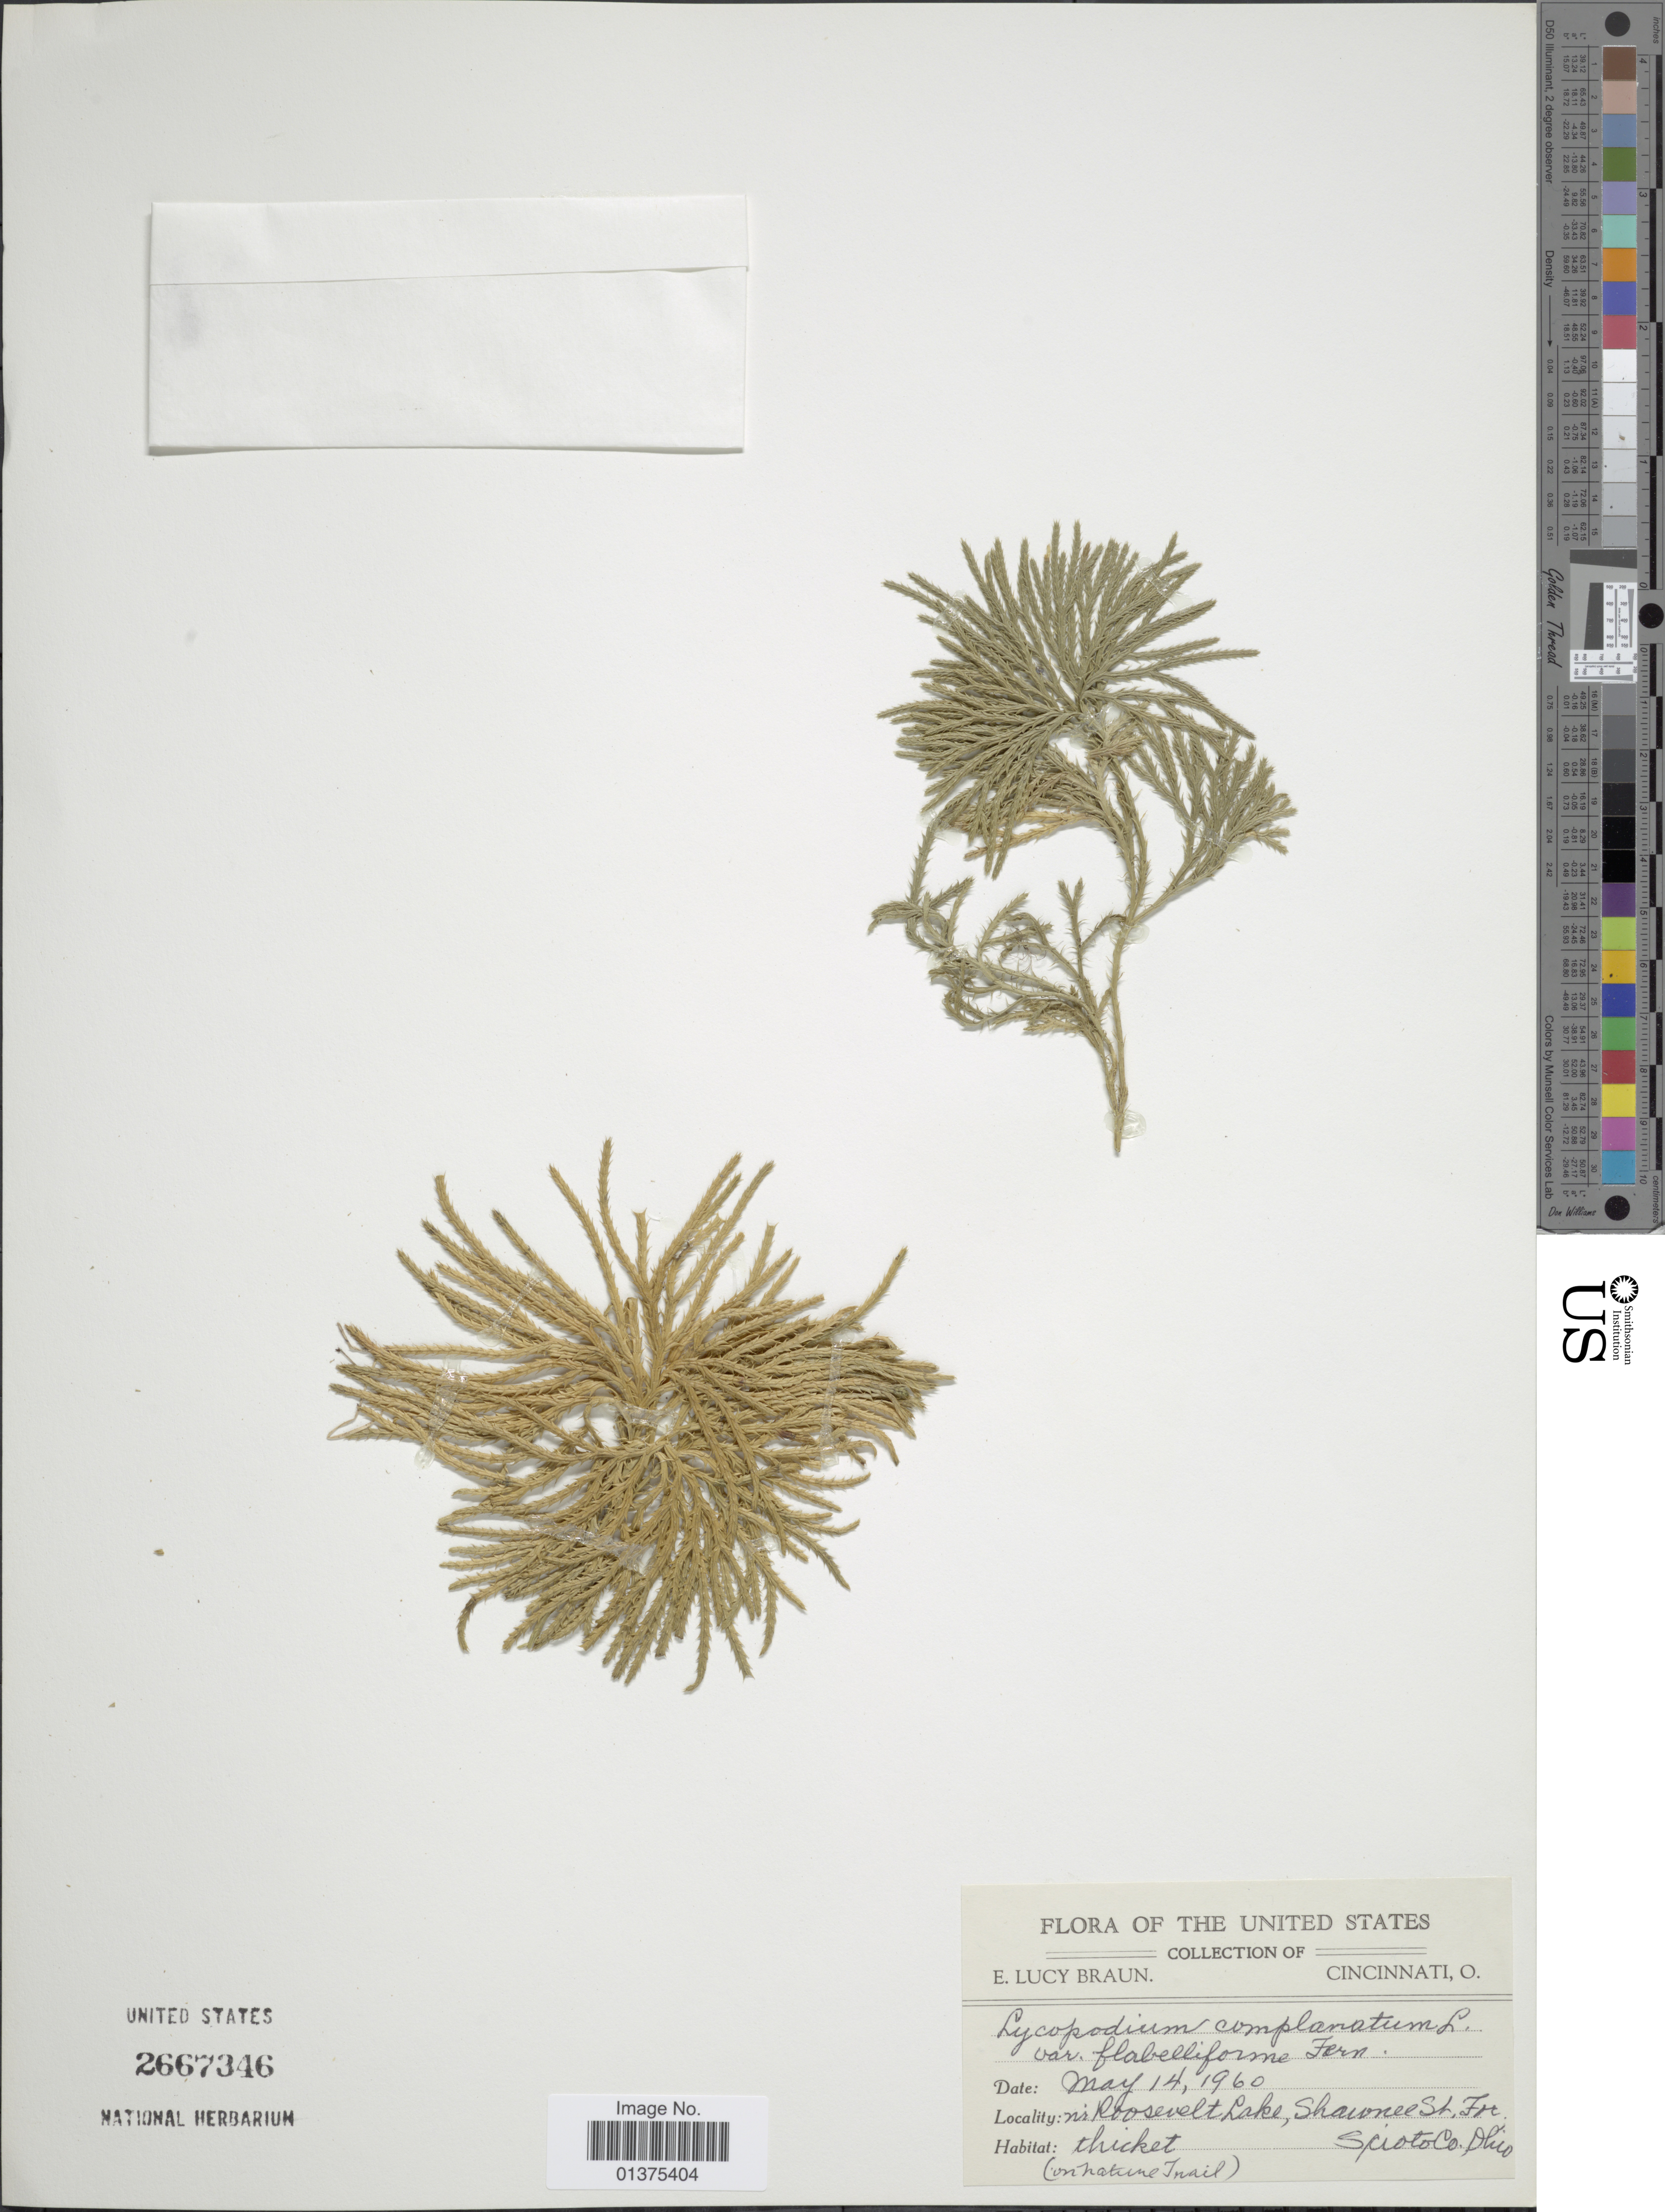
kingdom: Plantae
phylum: Tracheophyta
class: Lycopodiopsida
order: Lycopodiales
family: Lycopodiaceae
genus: Diphasiastrum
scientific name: Diphasiastrum digitatum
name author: (Dill. ex A. Braun) Holub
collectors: E. L. Braun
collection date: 1960-05-14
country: United States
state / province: Ohio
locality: Nr Roosevelt Lake, Shawnee St. Fst, Scioto Co.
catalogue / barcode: US 2667346